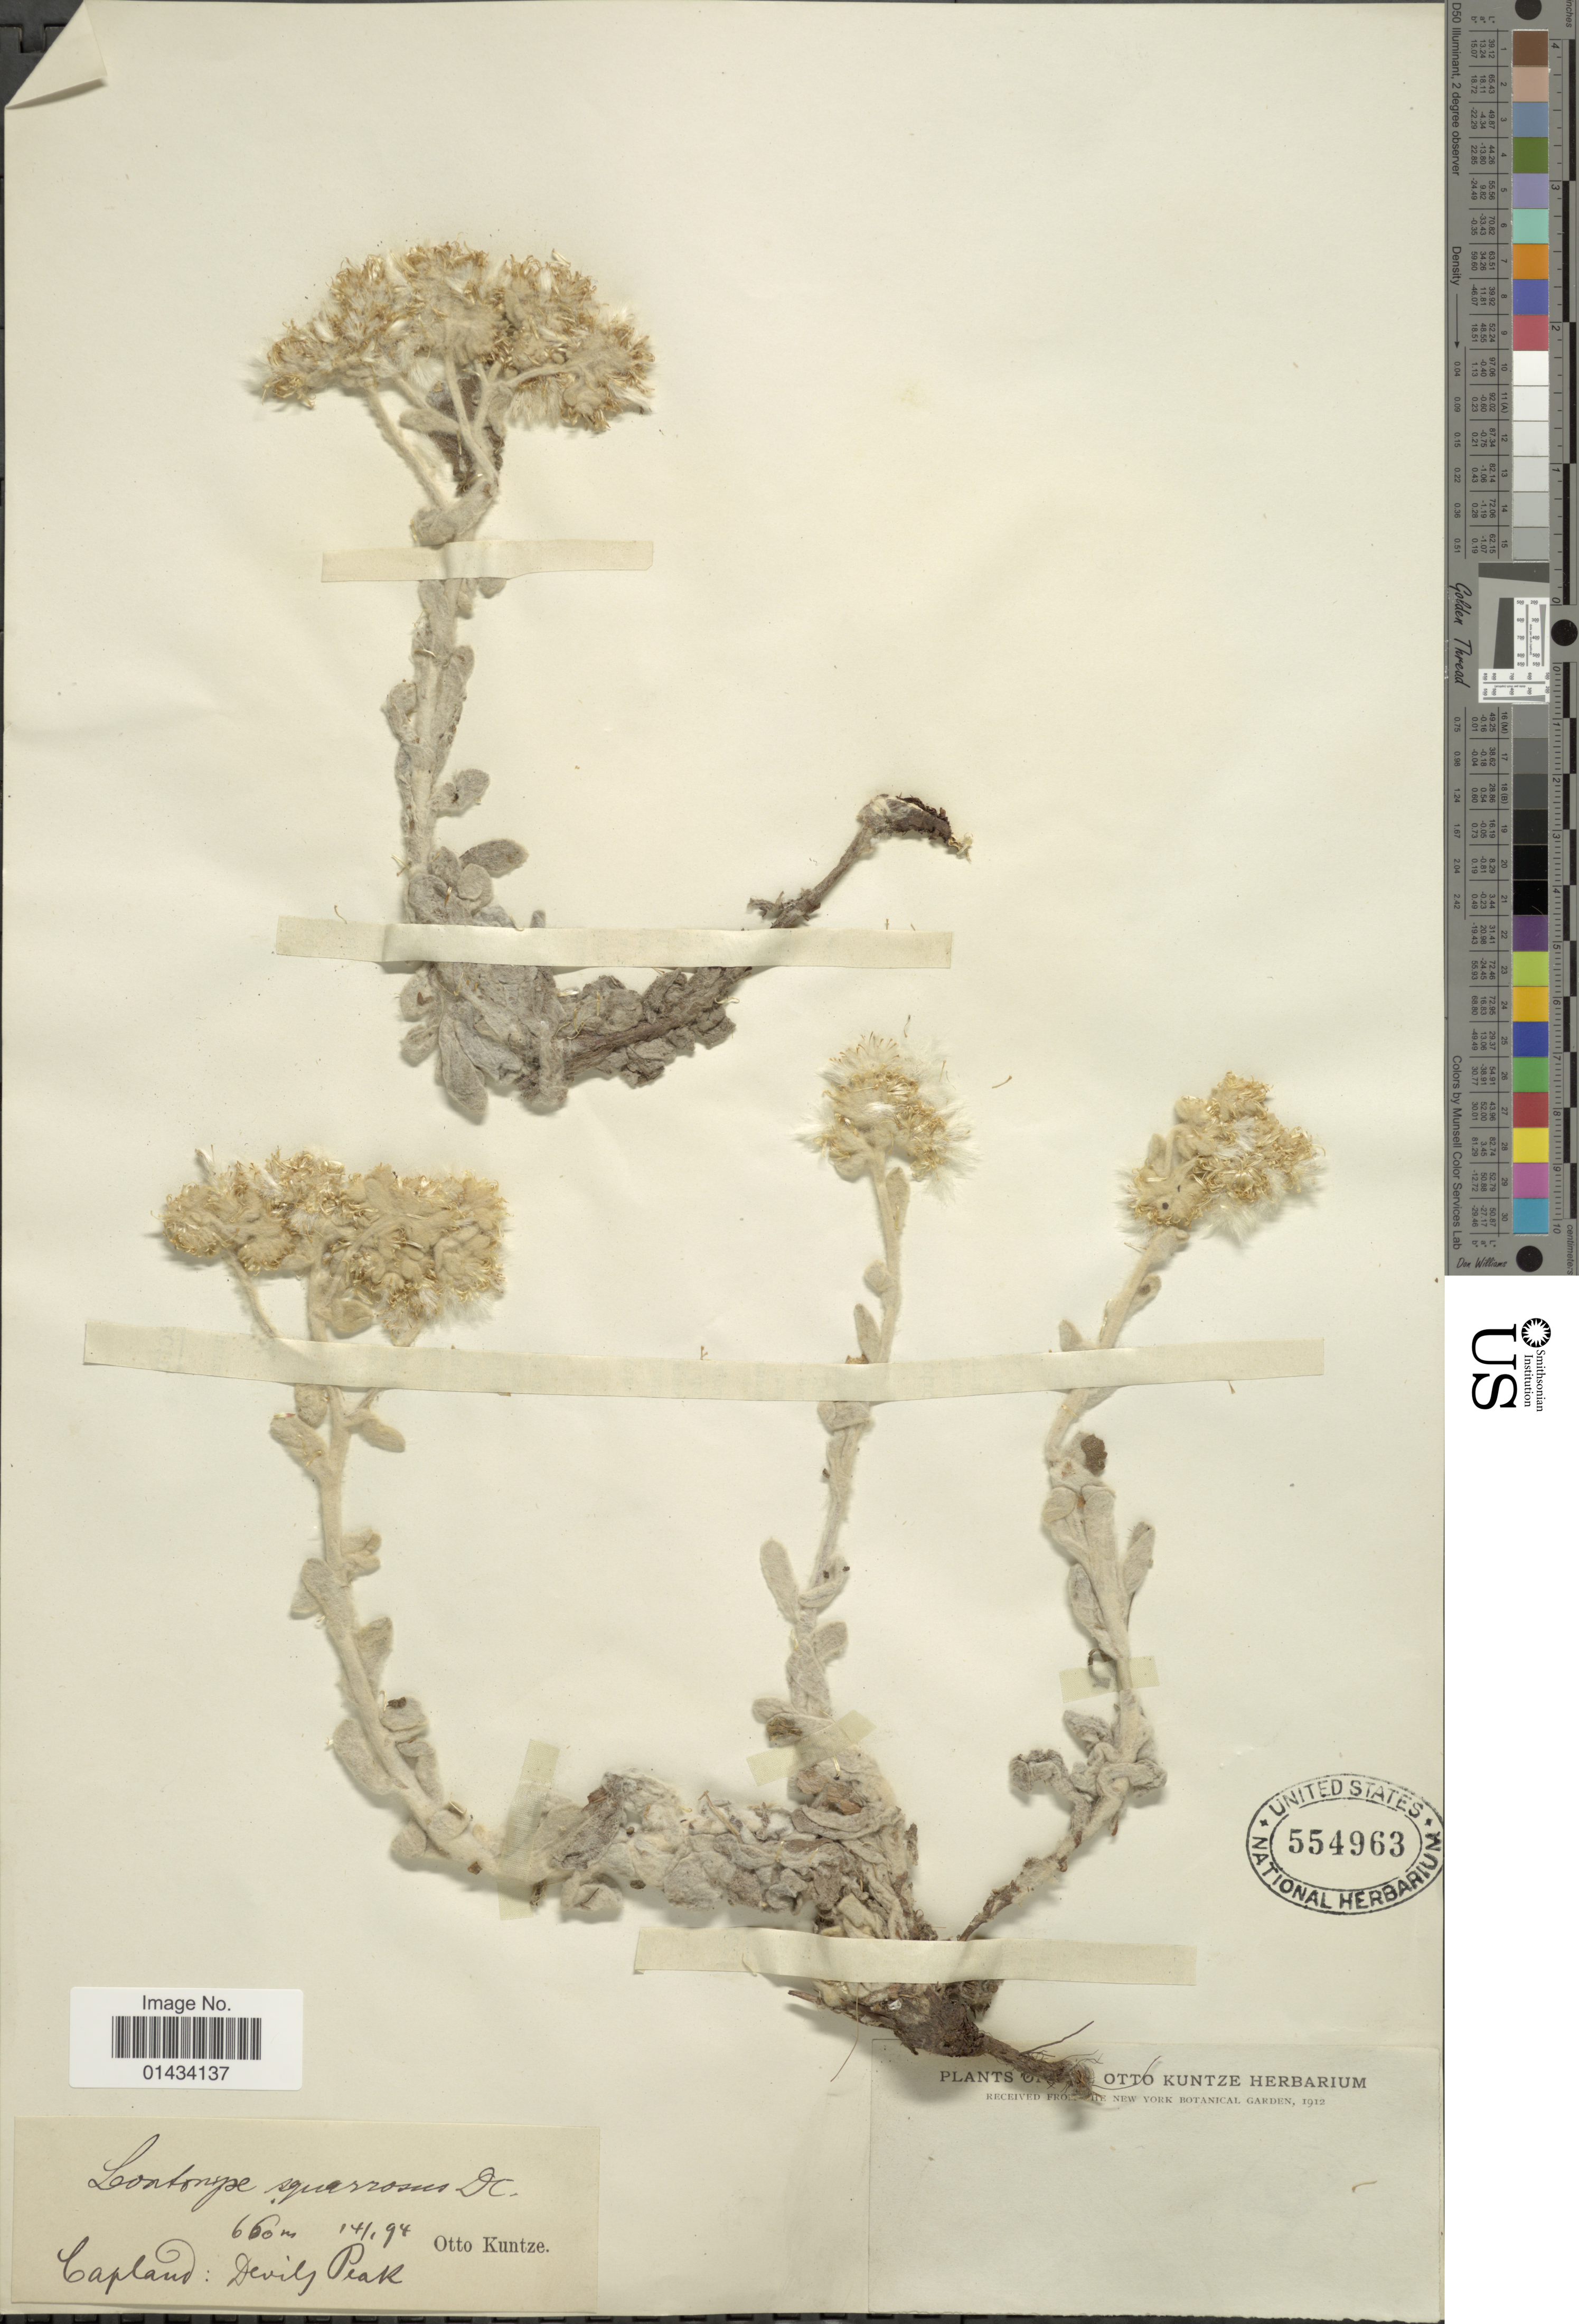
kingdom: Plantae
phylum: Tracheophyta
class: Magnoliopsida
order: Asterales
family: Asteraceae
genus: Leontonyx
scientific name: Leontonyx squarrosus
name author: DC. ex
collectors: C.E.O. Kuntze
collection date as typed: Transcribed d/m/y: 14/1/94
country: South Africa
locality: Capland: Devily Pease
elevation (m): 660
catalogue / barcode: US 554963